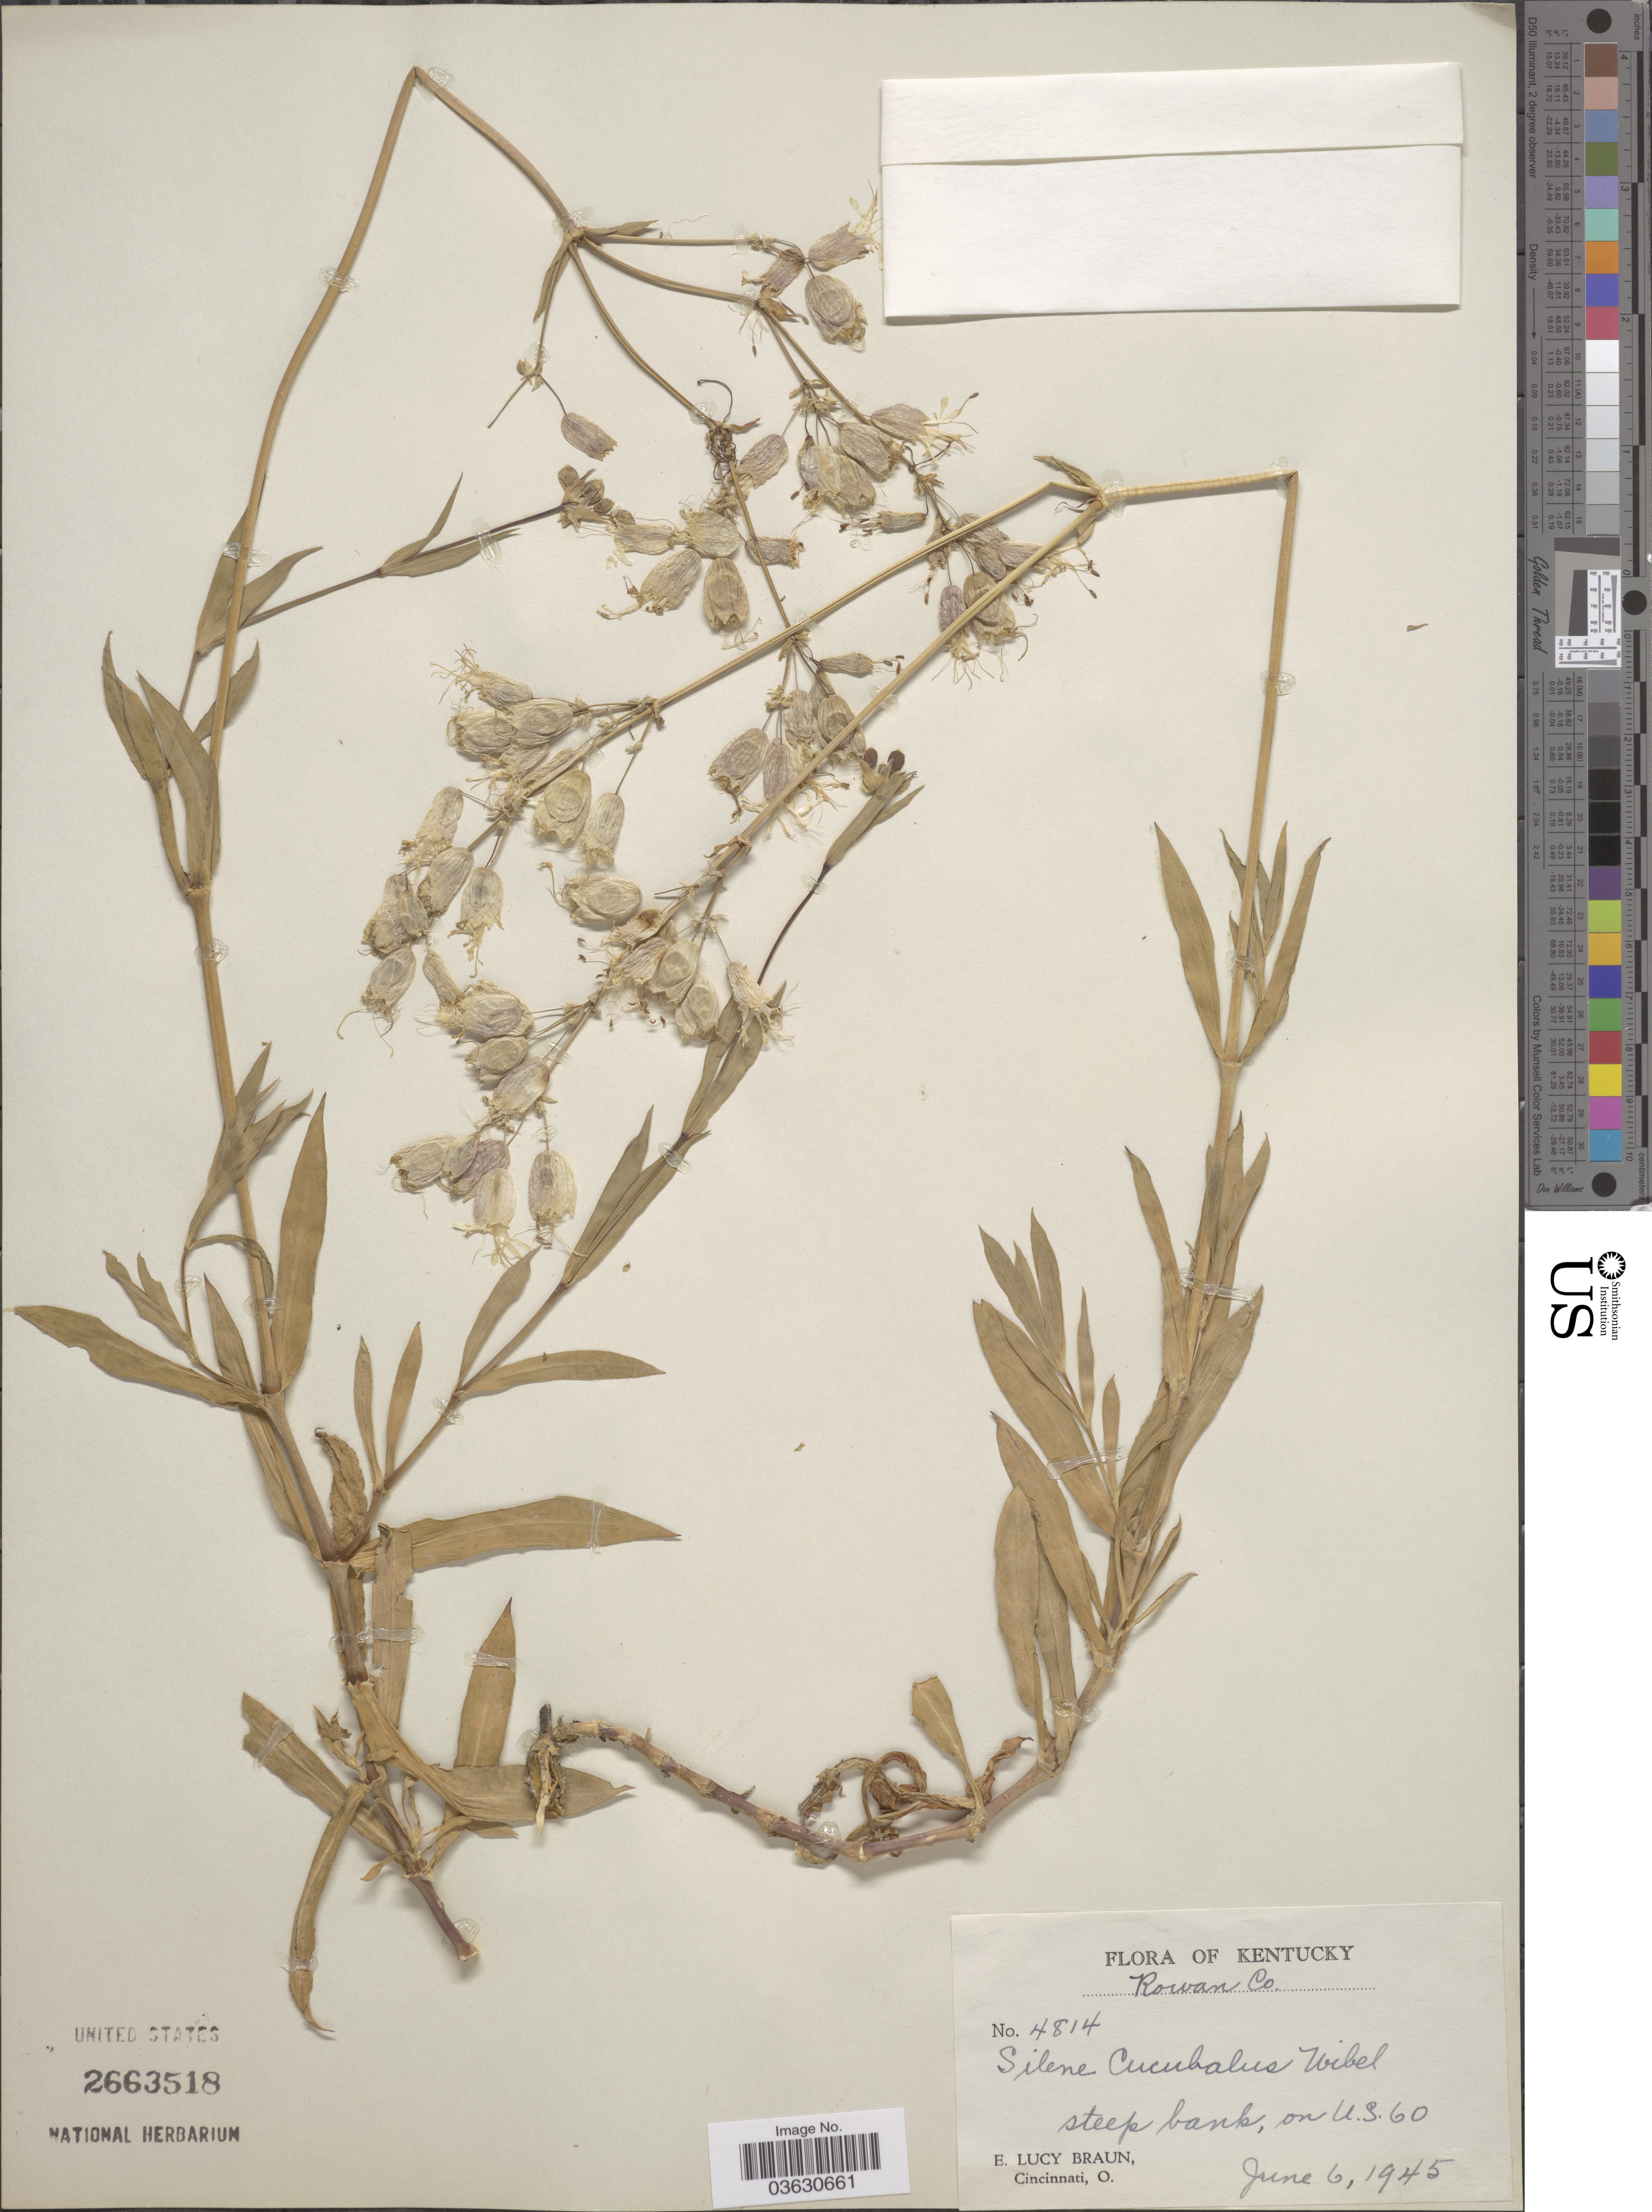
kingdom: Plantae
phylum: Tracheophyta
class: Magnoliopsida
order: Caryophyllales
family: Caryophyllaceae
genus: Silene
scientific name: Silene cucubalus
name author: L.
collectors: E. L. Braun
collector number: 4814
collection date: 1945-06-06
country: United States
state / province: Kentucky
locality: Rowan Co. Steep bank, on U.S. 60.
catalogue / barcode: US 2663518